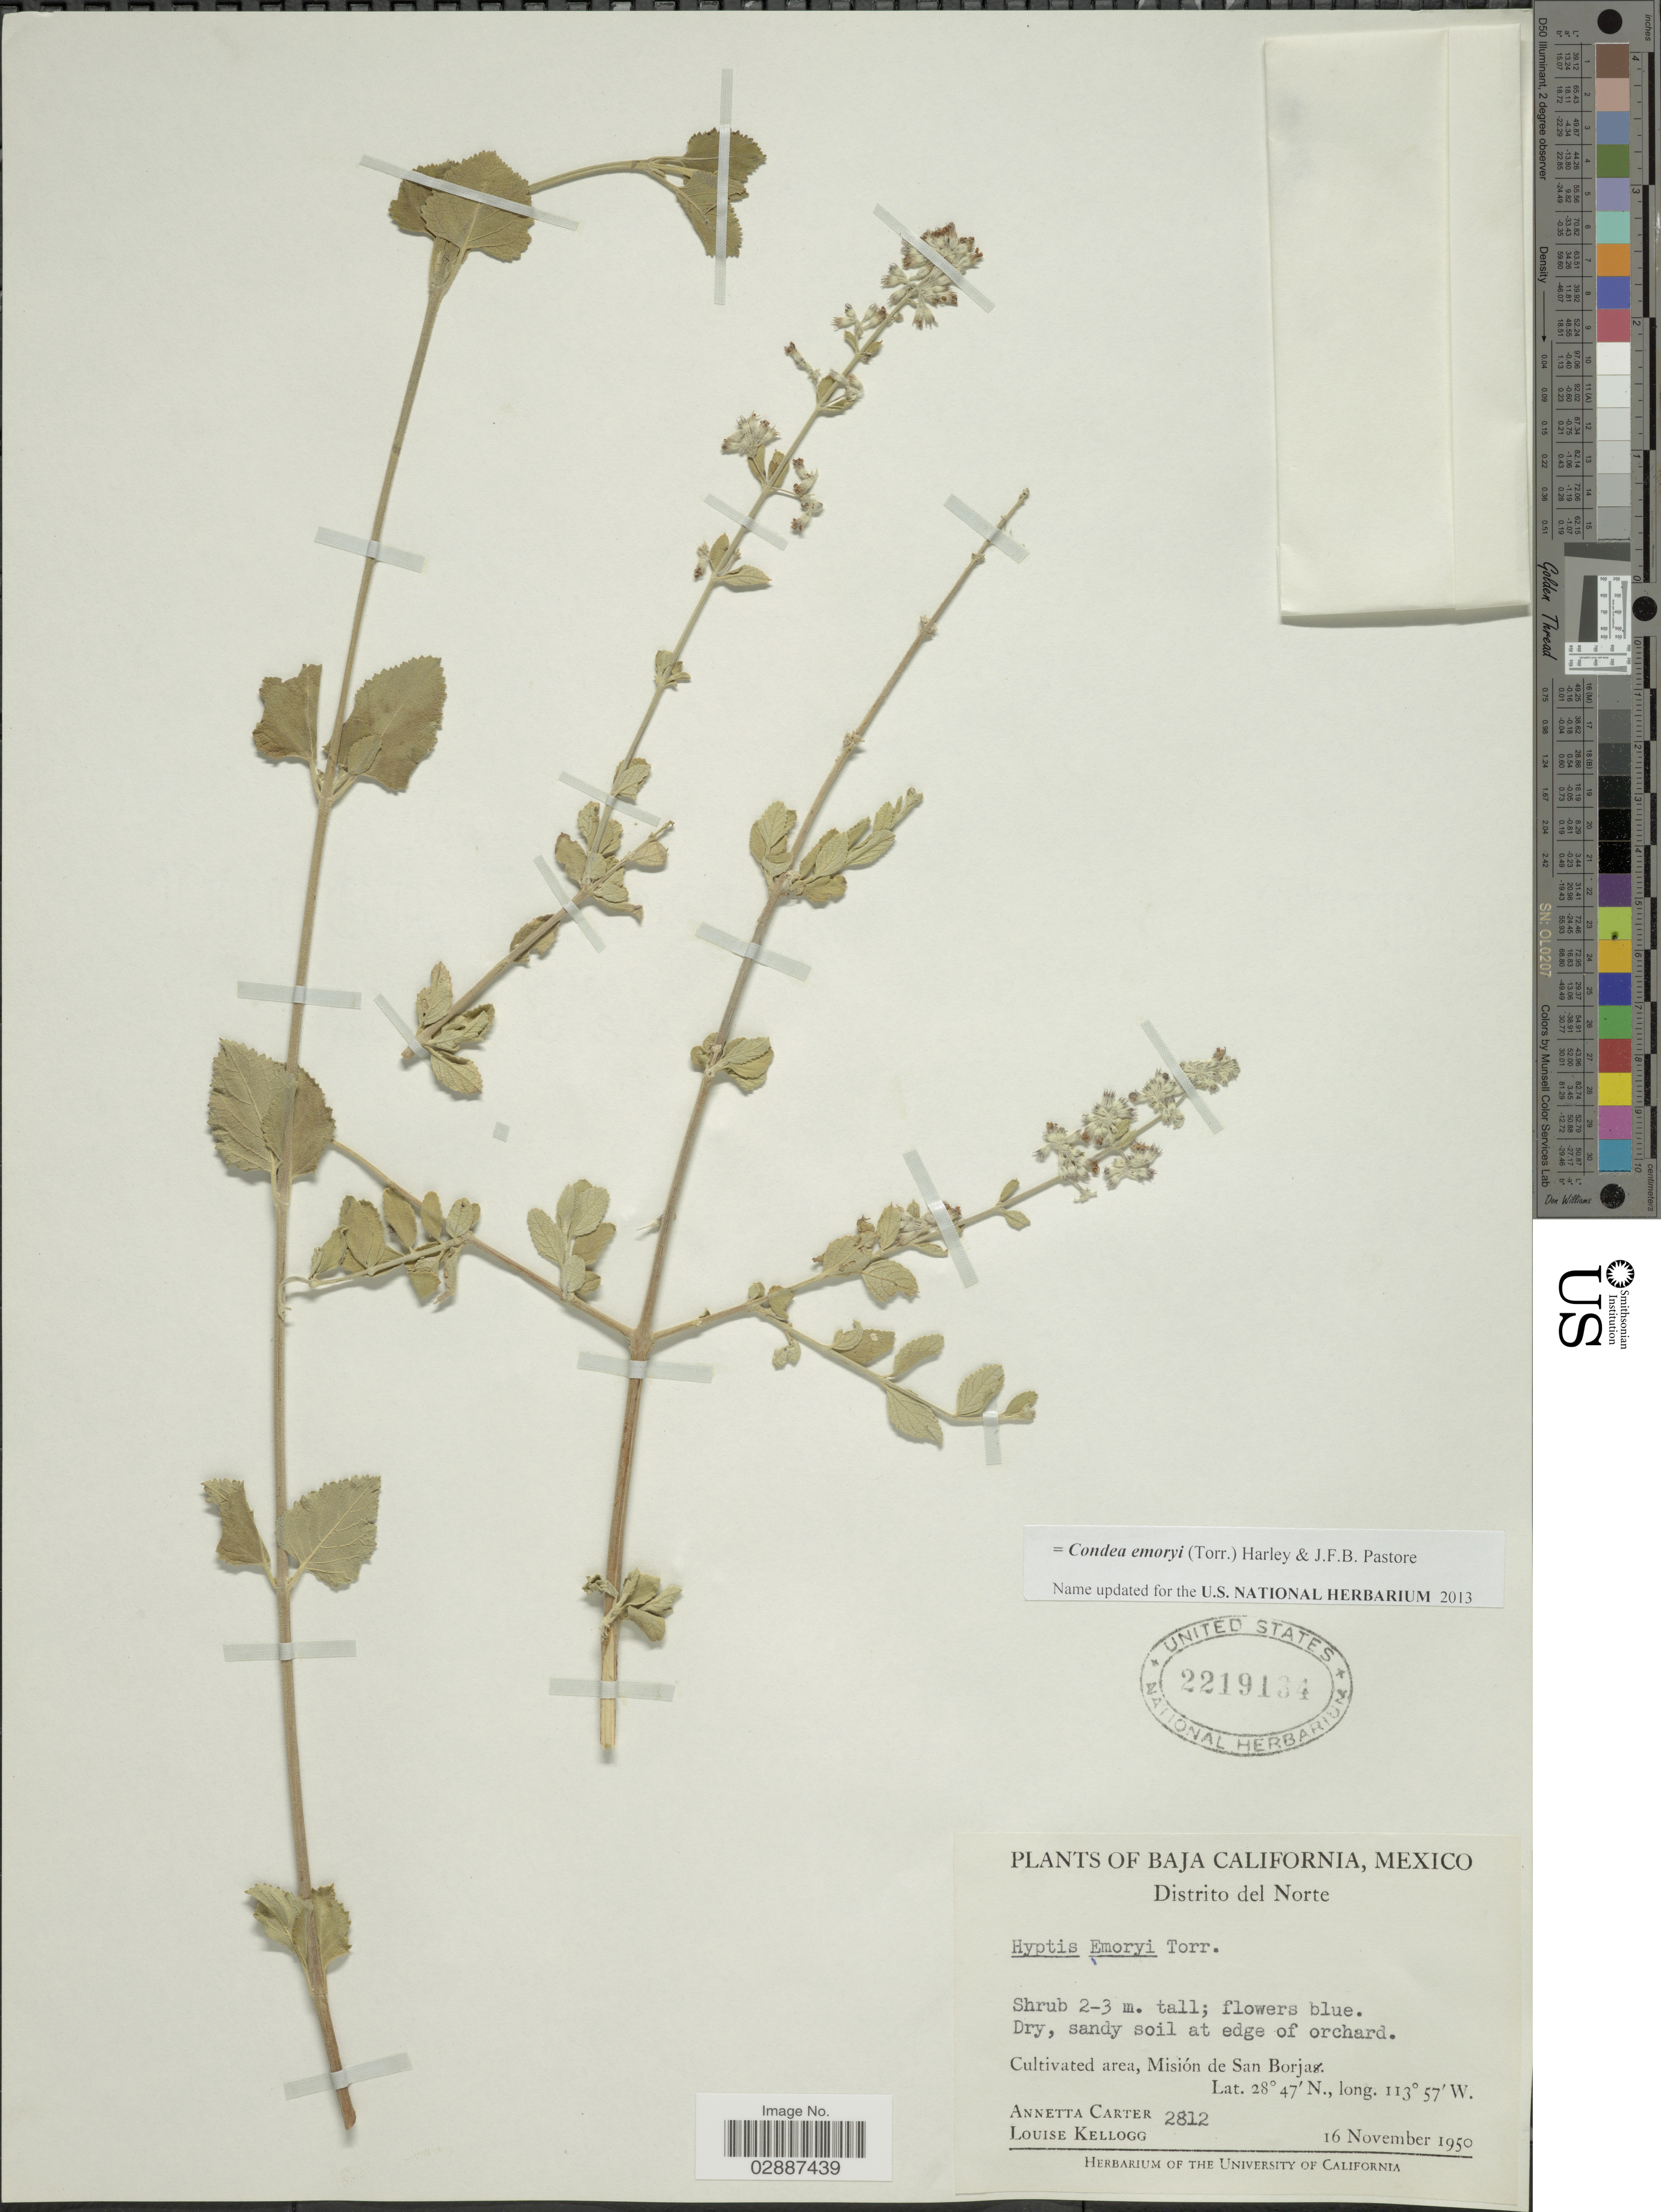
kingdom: Plantae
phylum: Tracheophyta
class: Magnoliopsida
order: Lamiales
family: Lamiaceae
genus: Condea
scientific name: Condea emoryi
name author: (Torr.) Harley & J.F.B. Pastore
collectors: A. Carter & L. Kellog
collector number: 2812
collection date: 1950-11-16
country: Mexico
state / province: Baja California Norte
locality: Distrito del Norte. Cultivated area, Misión de San Borja.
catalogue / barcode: US 2219134